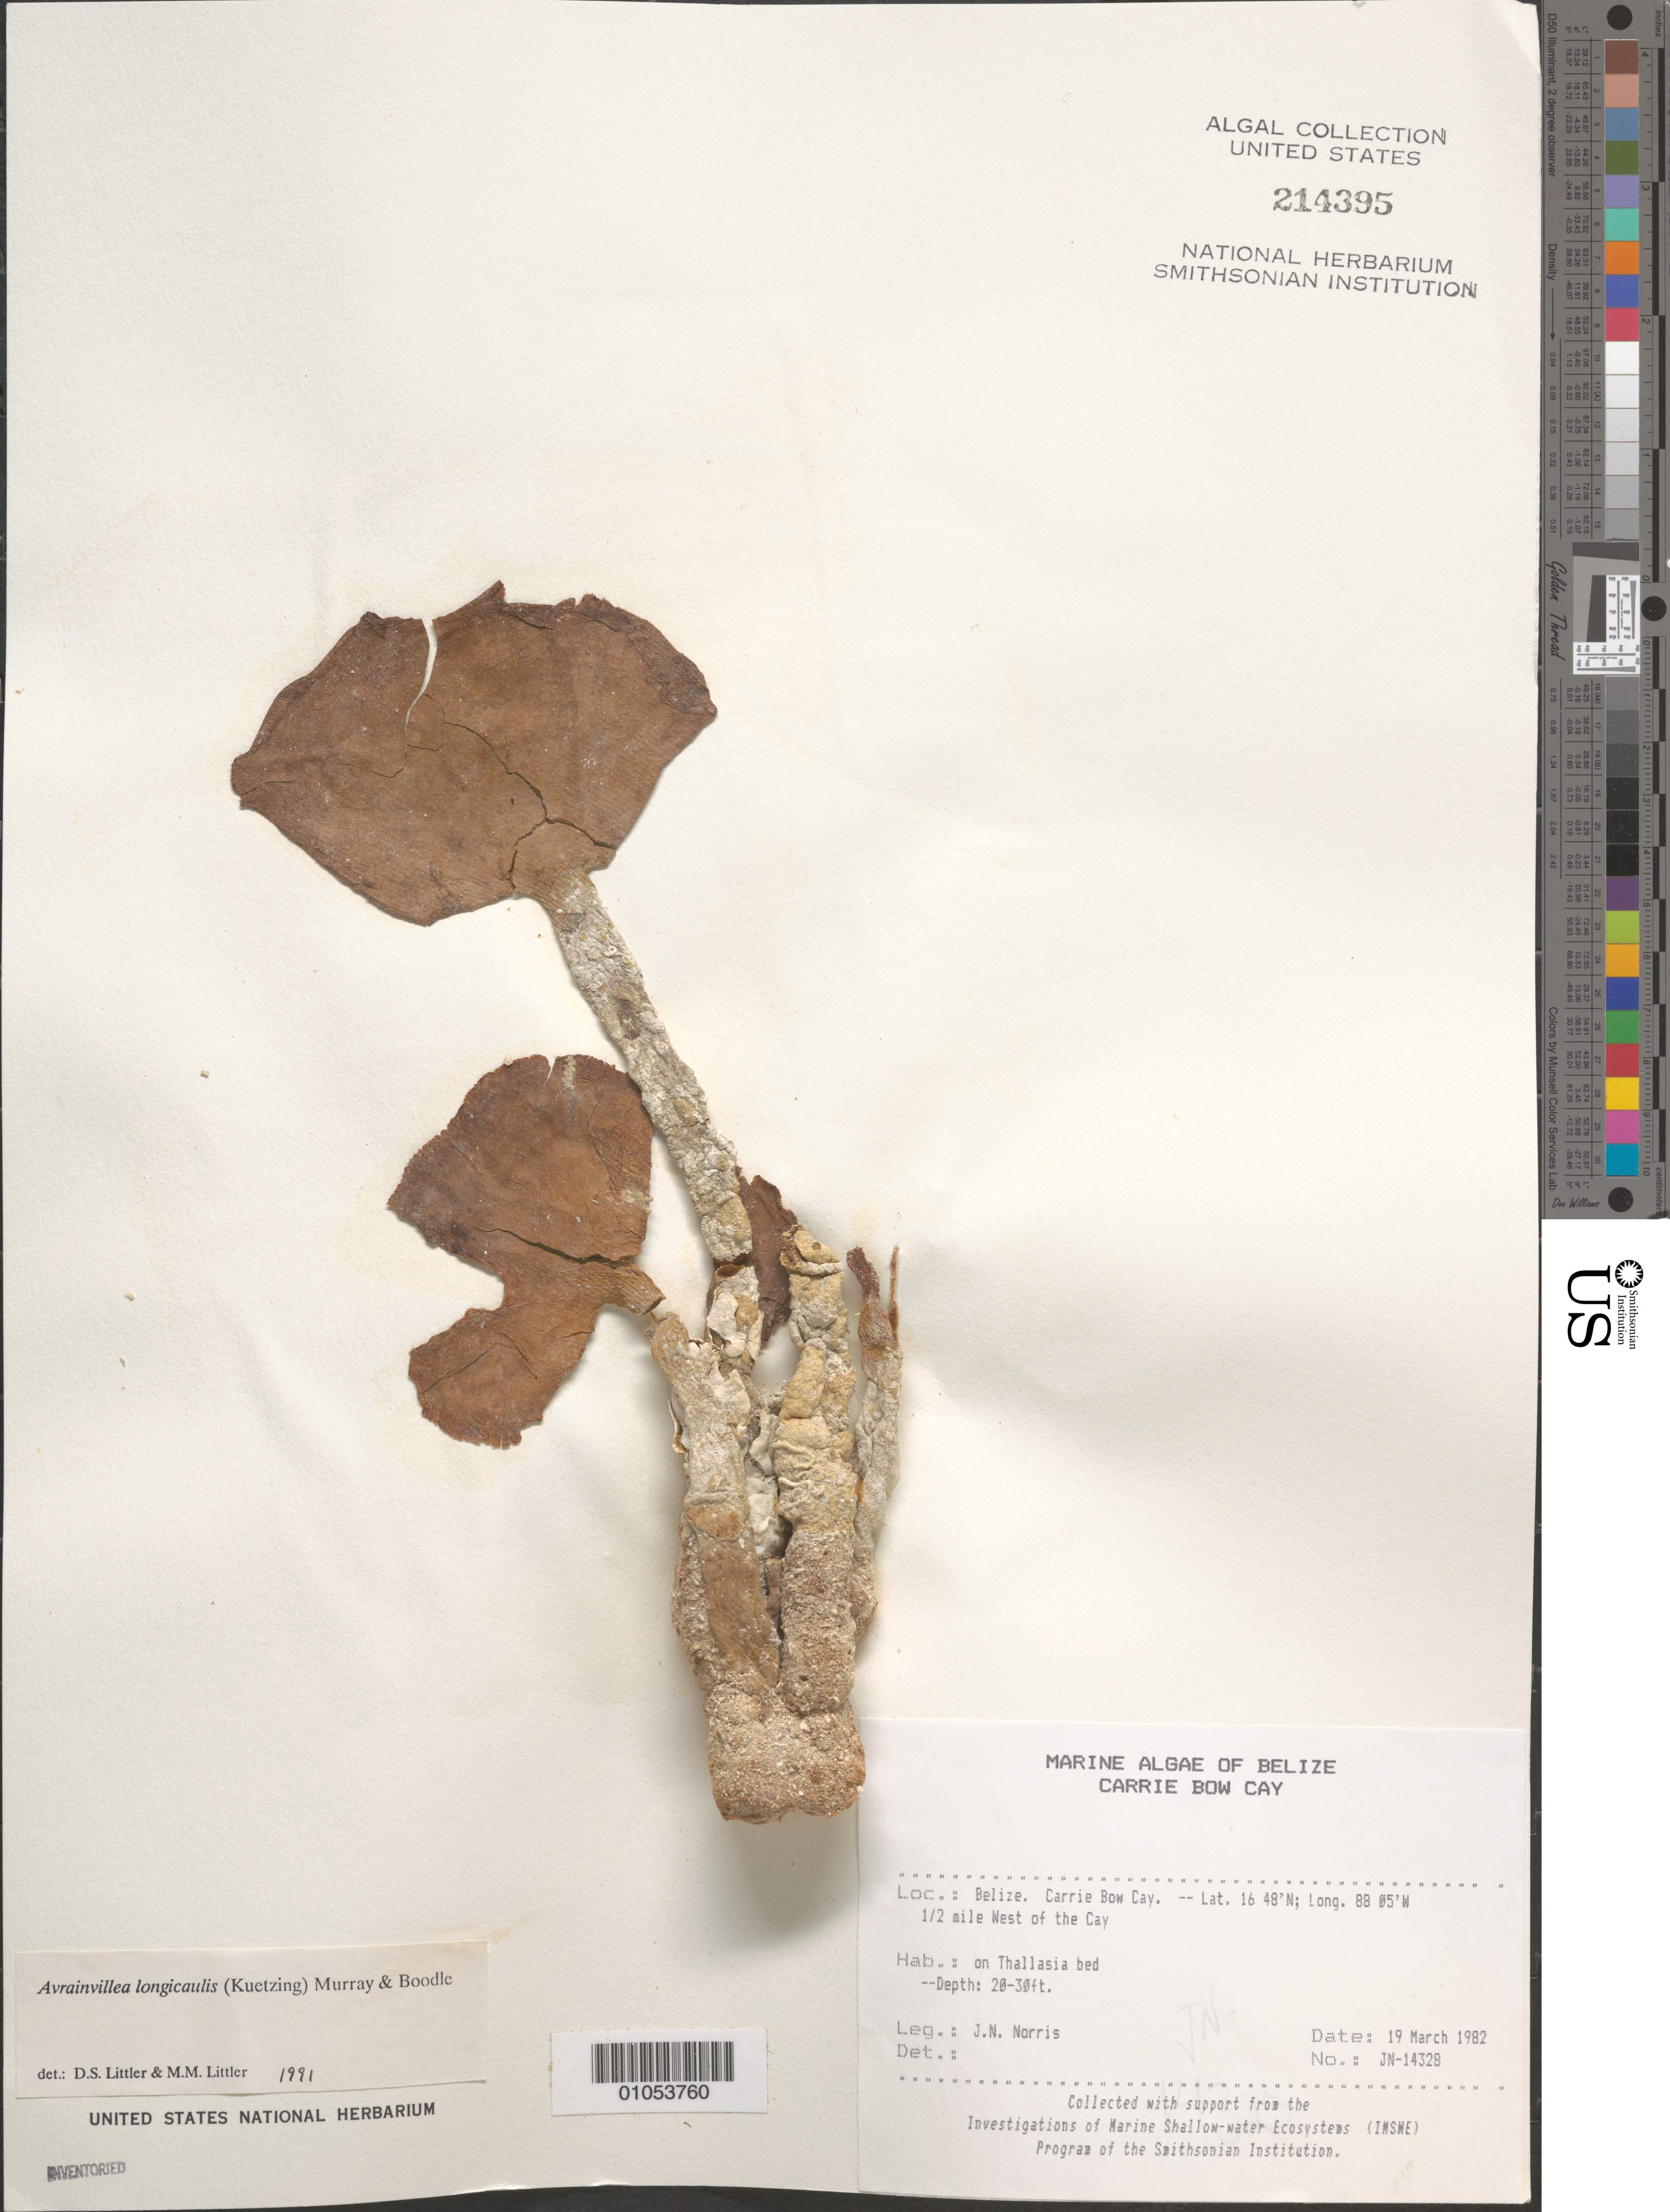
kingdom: Plantae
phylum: Chlorophyta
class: Ulvophyceae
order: Bryopsidales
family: Dichotomosiphonaceae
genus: Avrainvillea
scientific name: Avrainvillea longicaulis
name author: (Kütz.) G. Murray & Boodle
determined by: Littler, D. S.; Littler, M. M.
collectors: J. N. Norris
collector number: JN-14328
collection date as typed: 19 Mar 1982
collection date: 1982-03-19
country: Belize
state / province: Stann Creek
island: Carrie Bow Cay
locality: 1/2 mile west of Carrie Bow Cay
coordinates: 16 48'N, 88 05'W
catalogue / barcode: US 214395